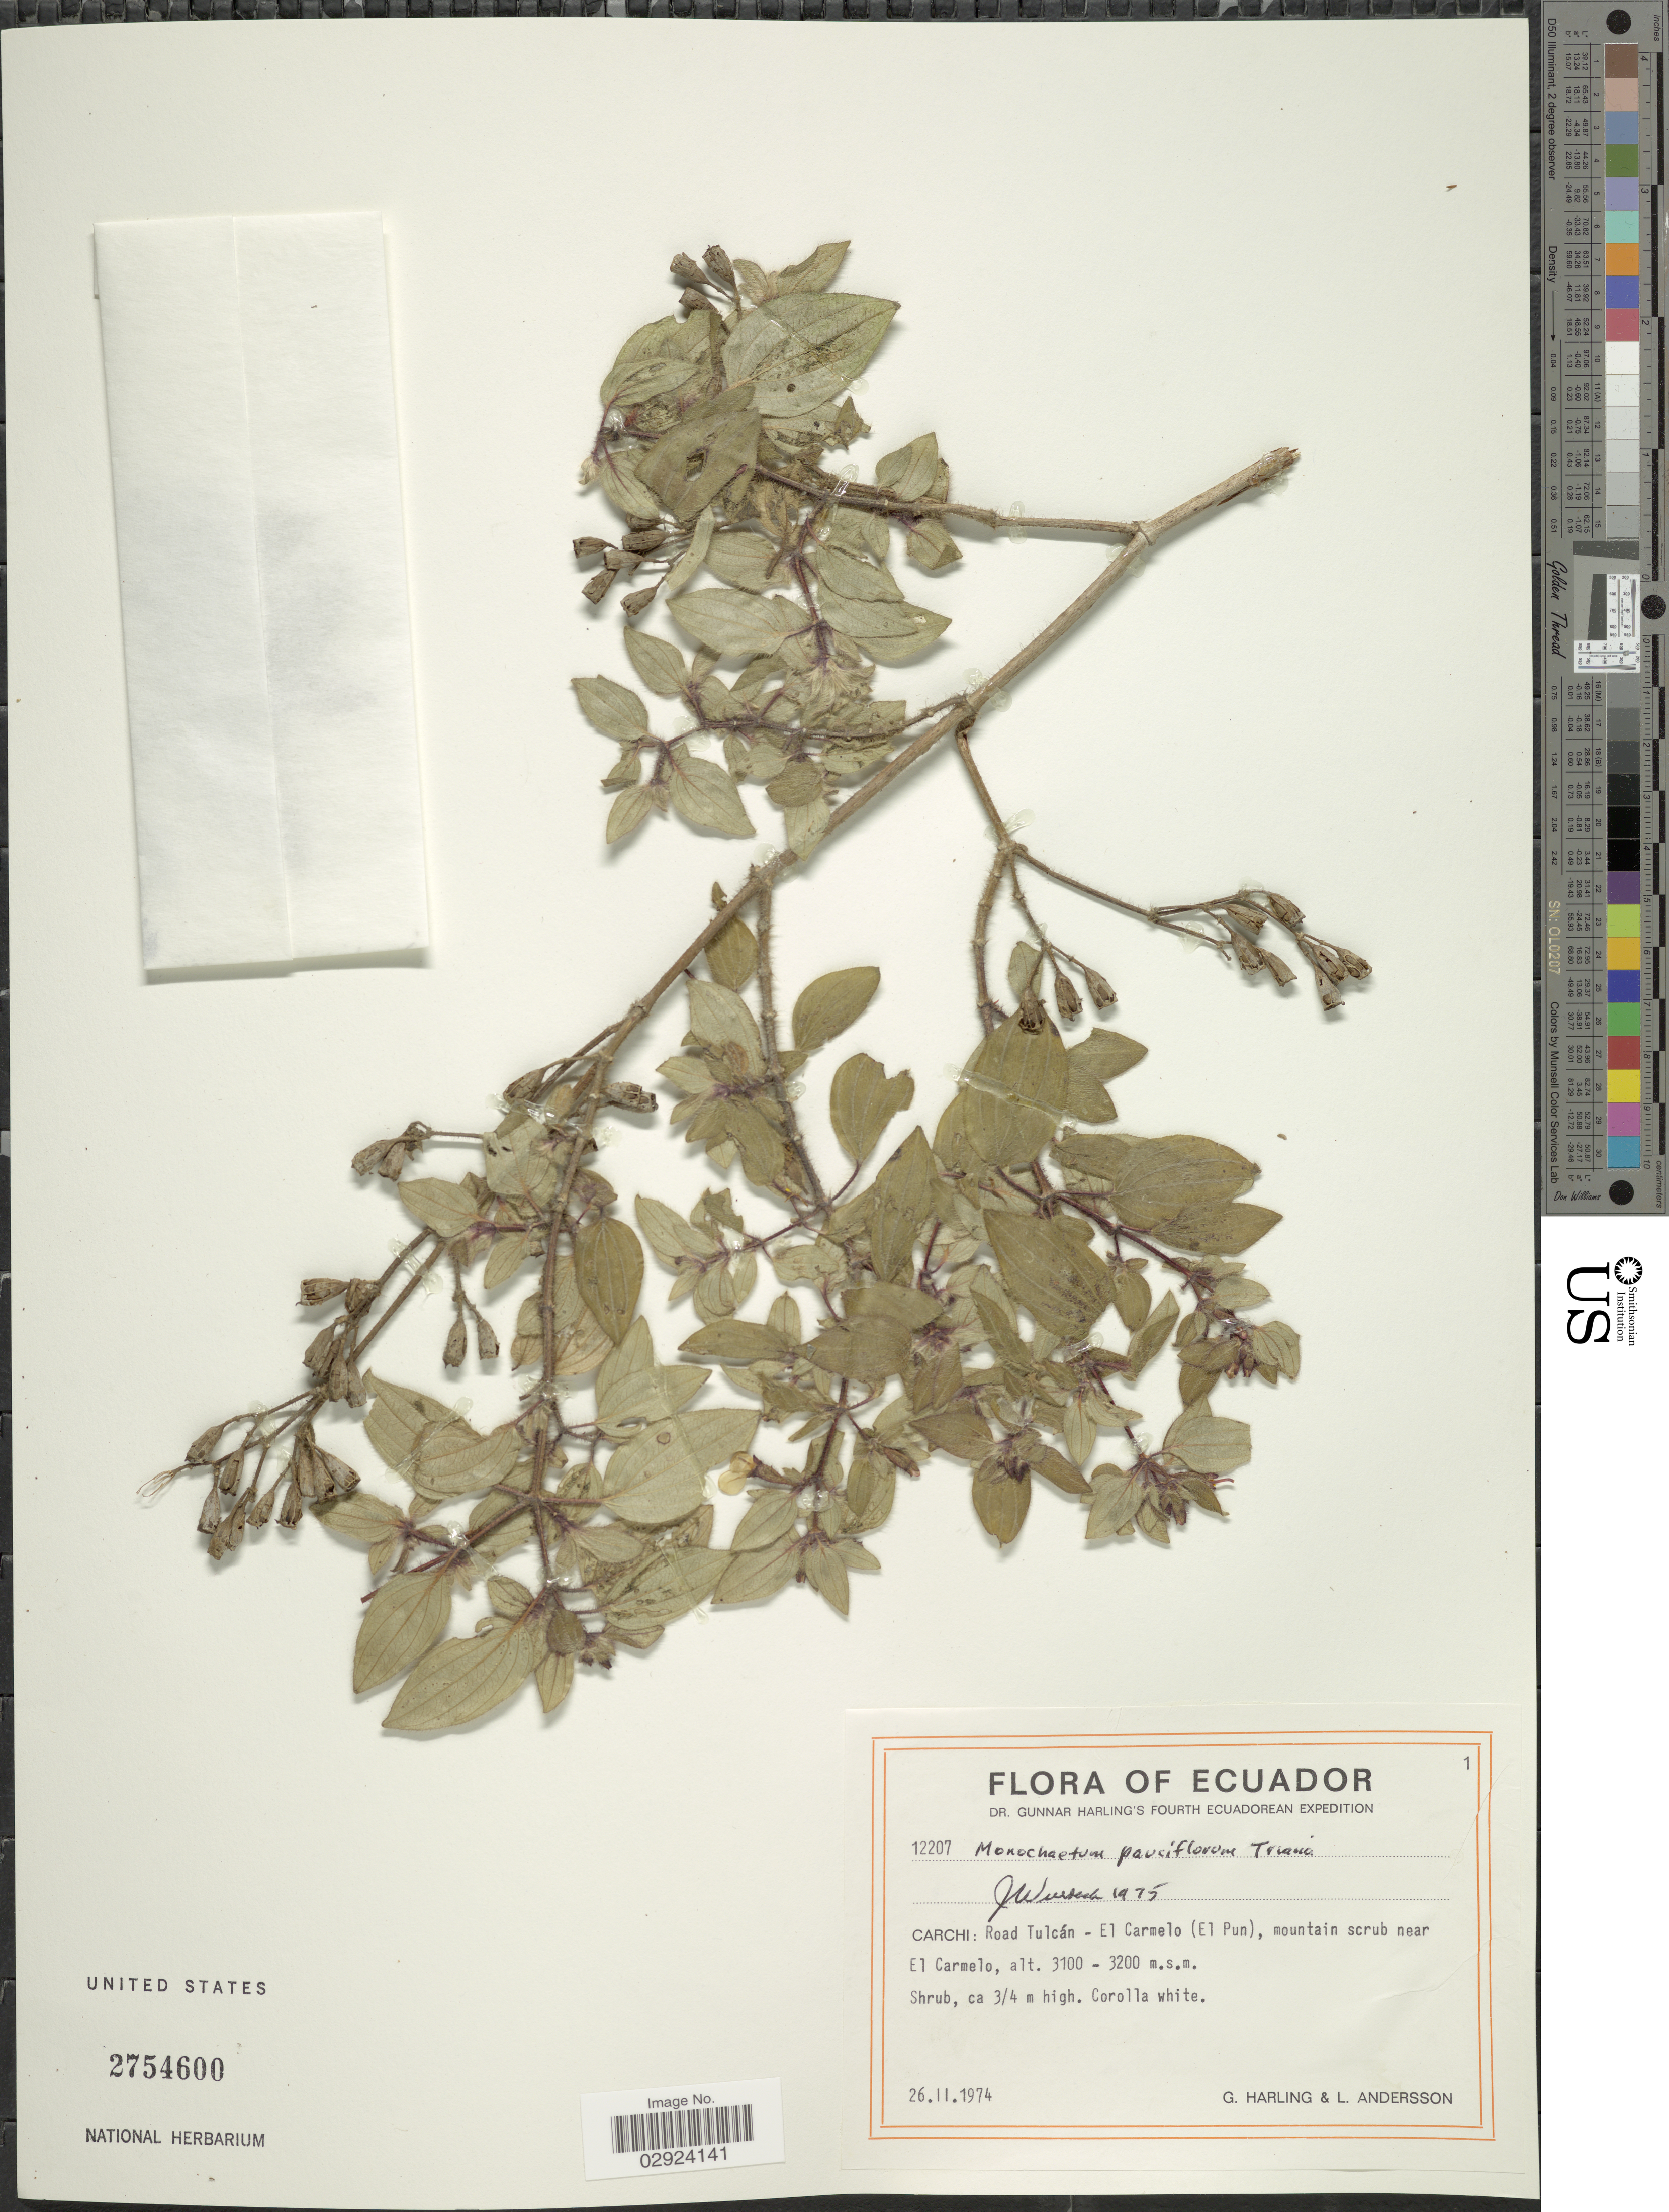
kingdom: Plantae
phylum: Tracheophyta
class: Magnoliopsida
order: Myrtales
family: Melastomataceae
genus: Monochaetum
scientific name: Monochaetum pauciflorum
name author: Triana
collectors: G. Harling & L. Andersson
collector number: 12207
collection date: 1974-11-26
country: Ecuador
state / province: Carchi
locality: Road Tulcán - El Carmelo (El Pun), mountain scrub near El Carmelo.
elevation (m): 3100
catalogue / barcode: US 2754600